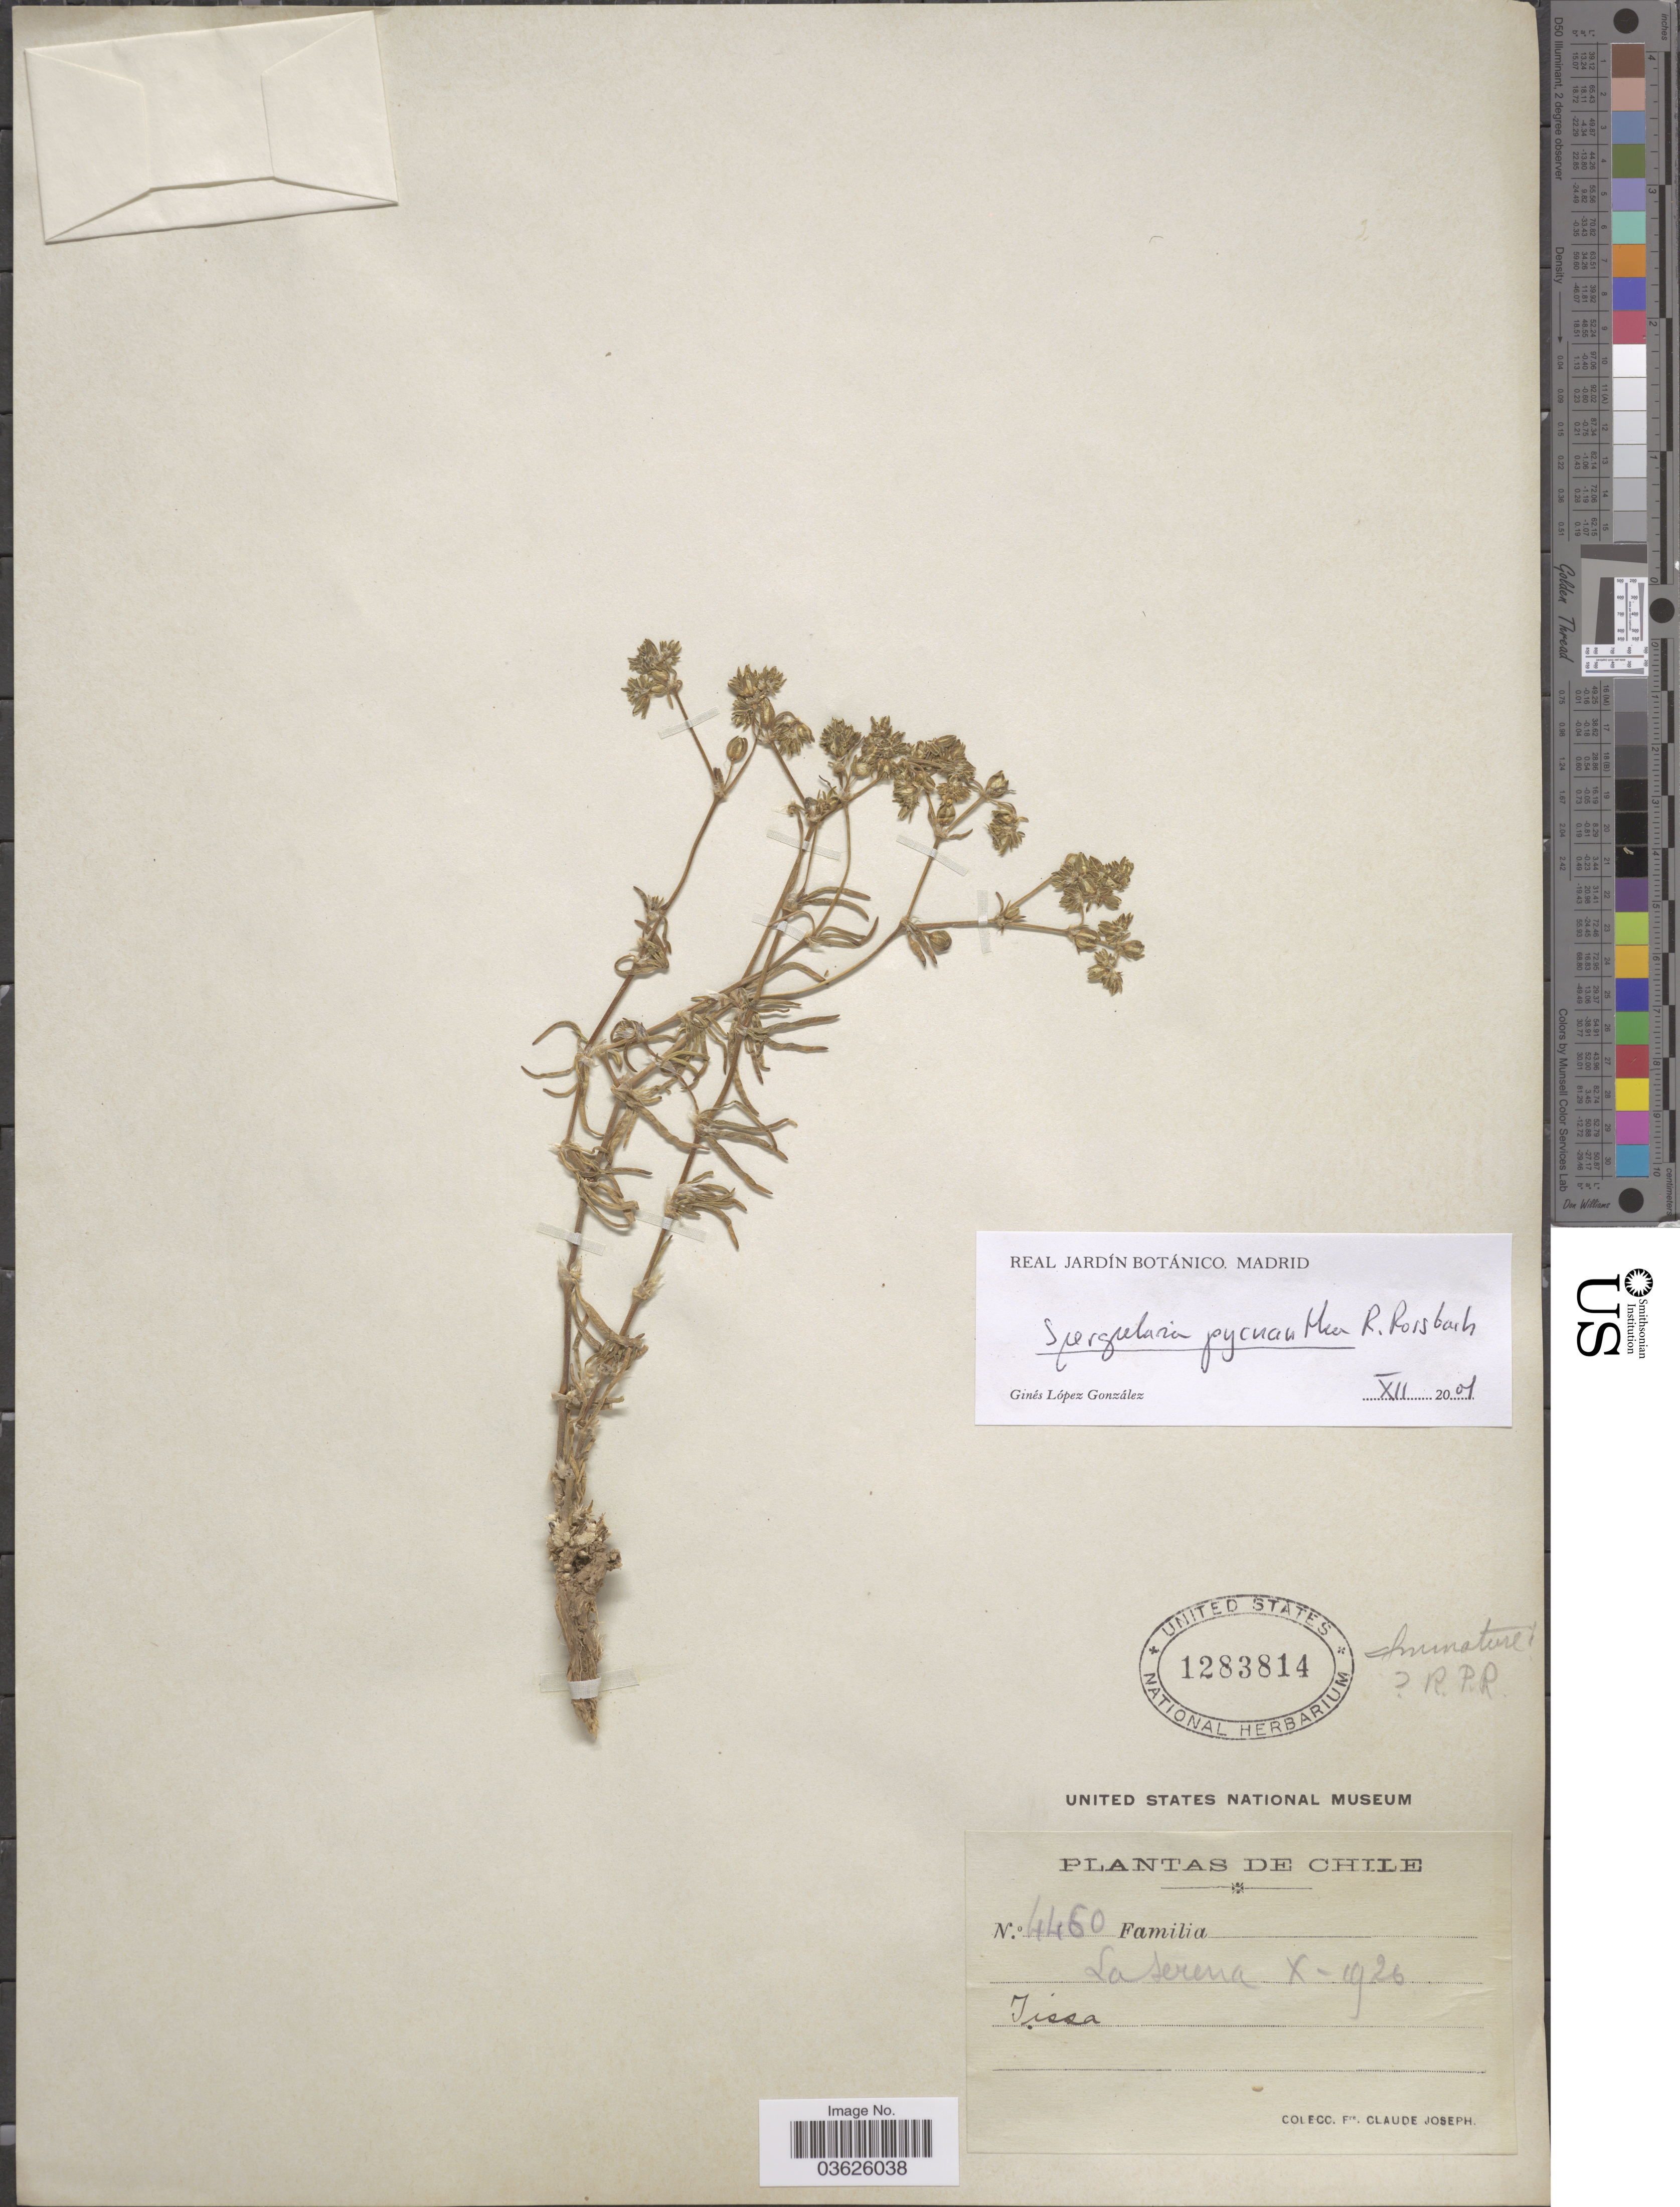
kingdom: Plantae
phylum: Tracheophyta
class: Magnoliopsida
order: Caryophyllales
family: Caryophyllaceae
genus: Spergularia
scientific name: Spergularia pycnantha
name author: Rossbach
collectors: Bro. Claude-Joseph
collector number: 4460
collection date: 1926-10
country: Chile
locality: La Serena.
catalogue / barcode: US 1283814